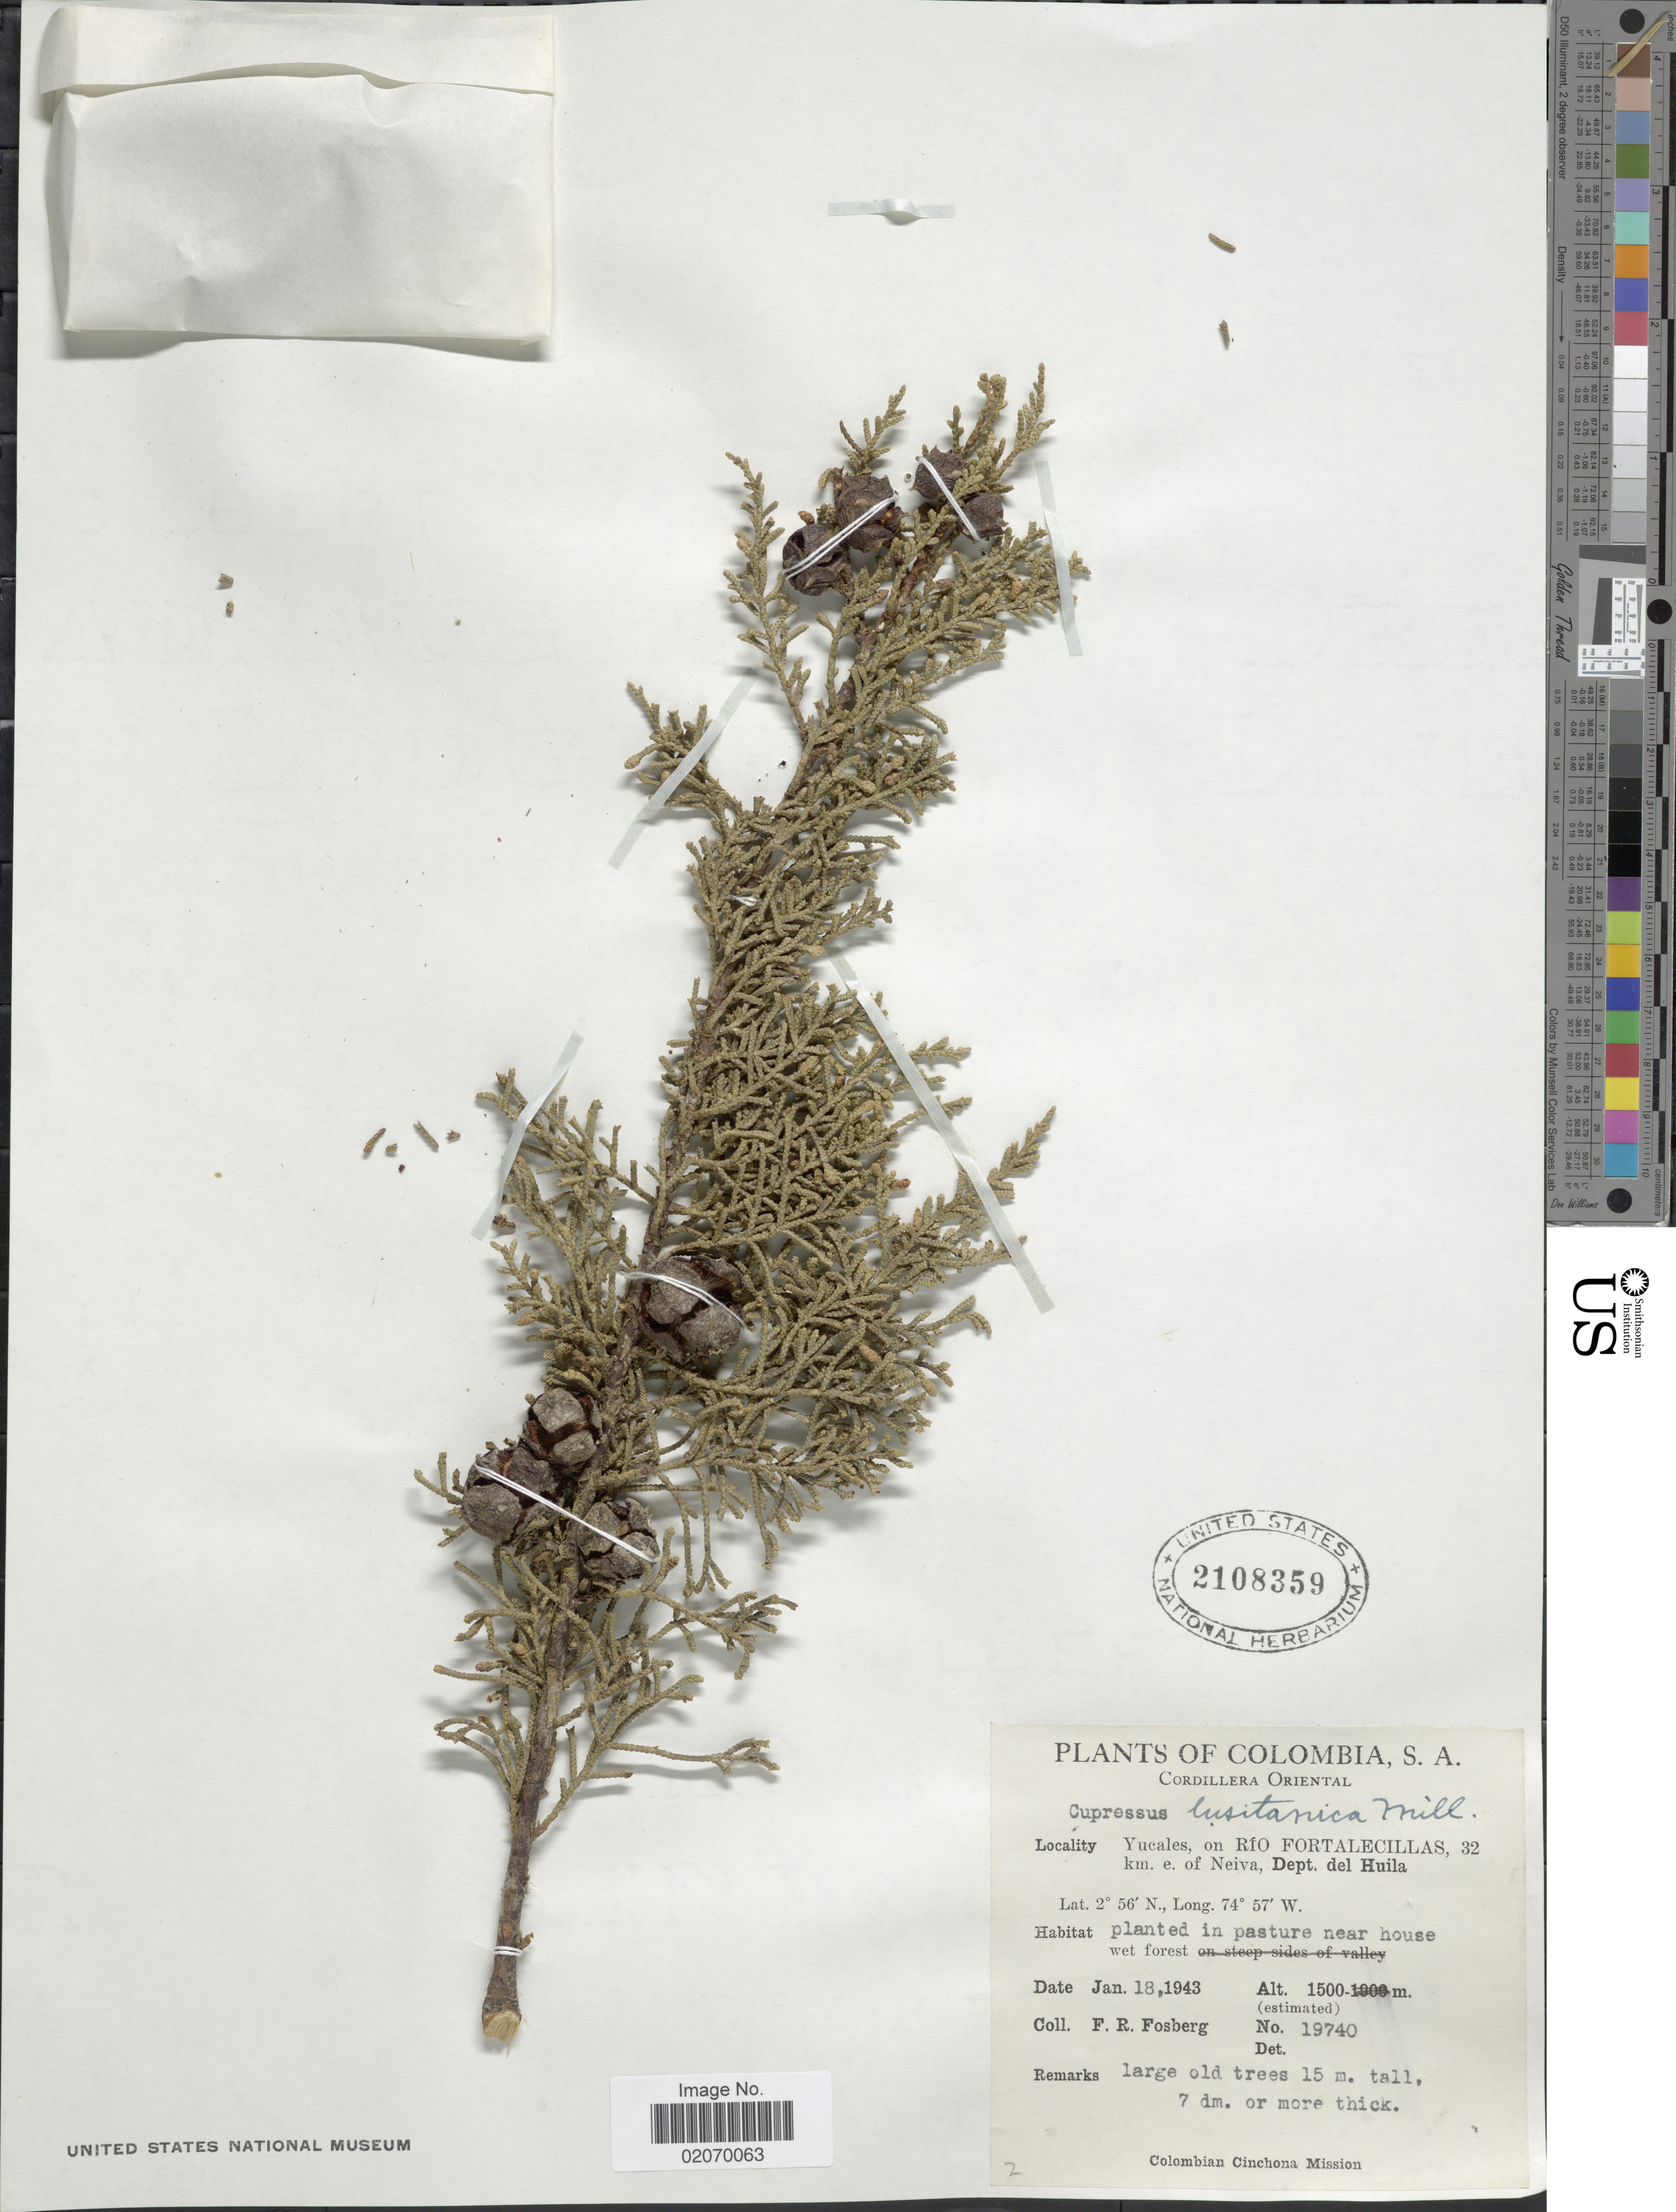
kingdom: Plantae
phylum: Tracheophyta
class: Pinopsida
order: Pinales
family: Cupressaceae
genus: Hesperocyparis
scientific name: Hesperocyparis lusitanica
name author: (Miller) Bartel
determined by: (US) Smithsonian Institution - National Museum of Natural History - Department of Botany (UNITED STATES)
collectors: F. R. Fosberg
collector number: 19740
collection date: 1943-06-18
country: Colombia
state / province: Huila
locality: Cordillera Oriental, Yucales, on Rio Fortalecillas, 32 km e. of Neiva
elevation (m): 1500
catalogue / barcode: US 2108359